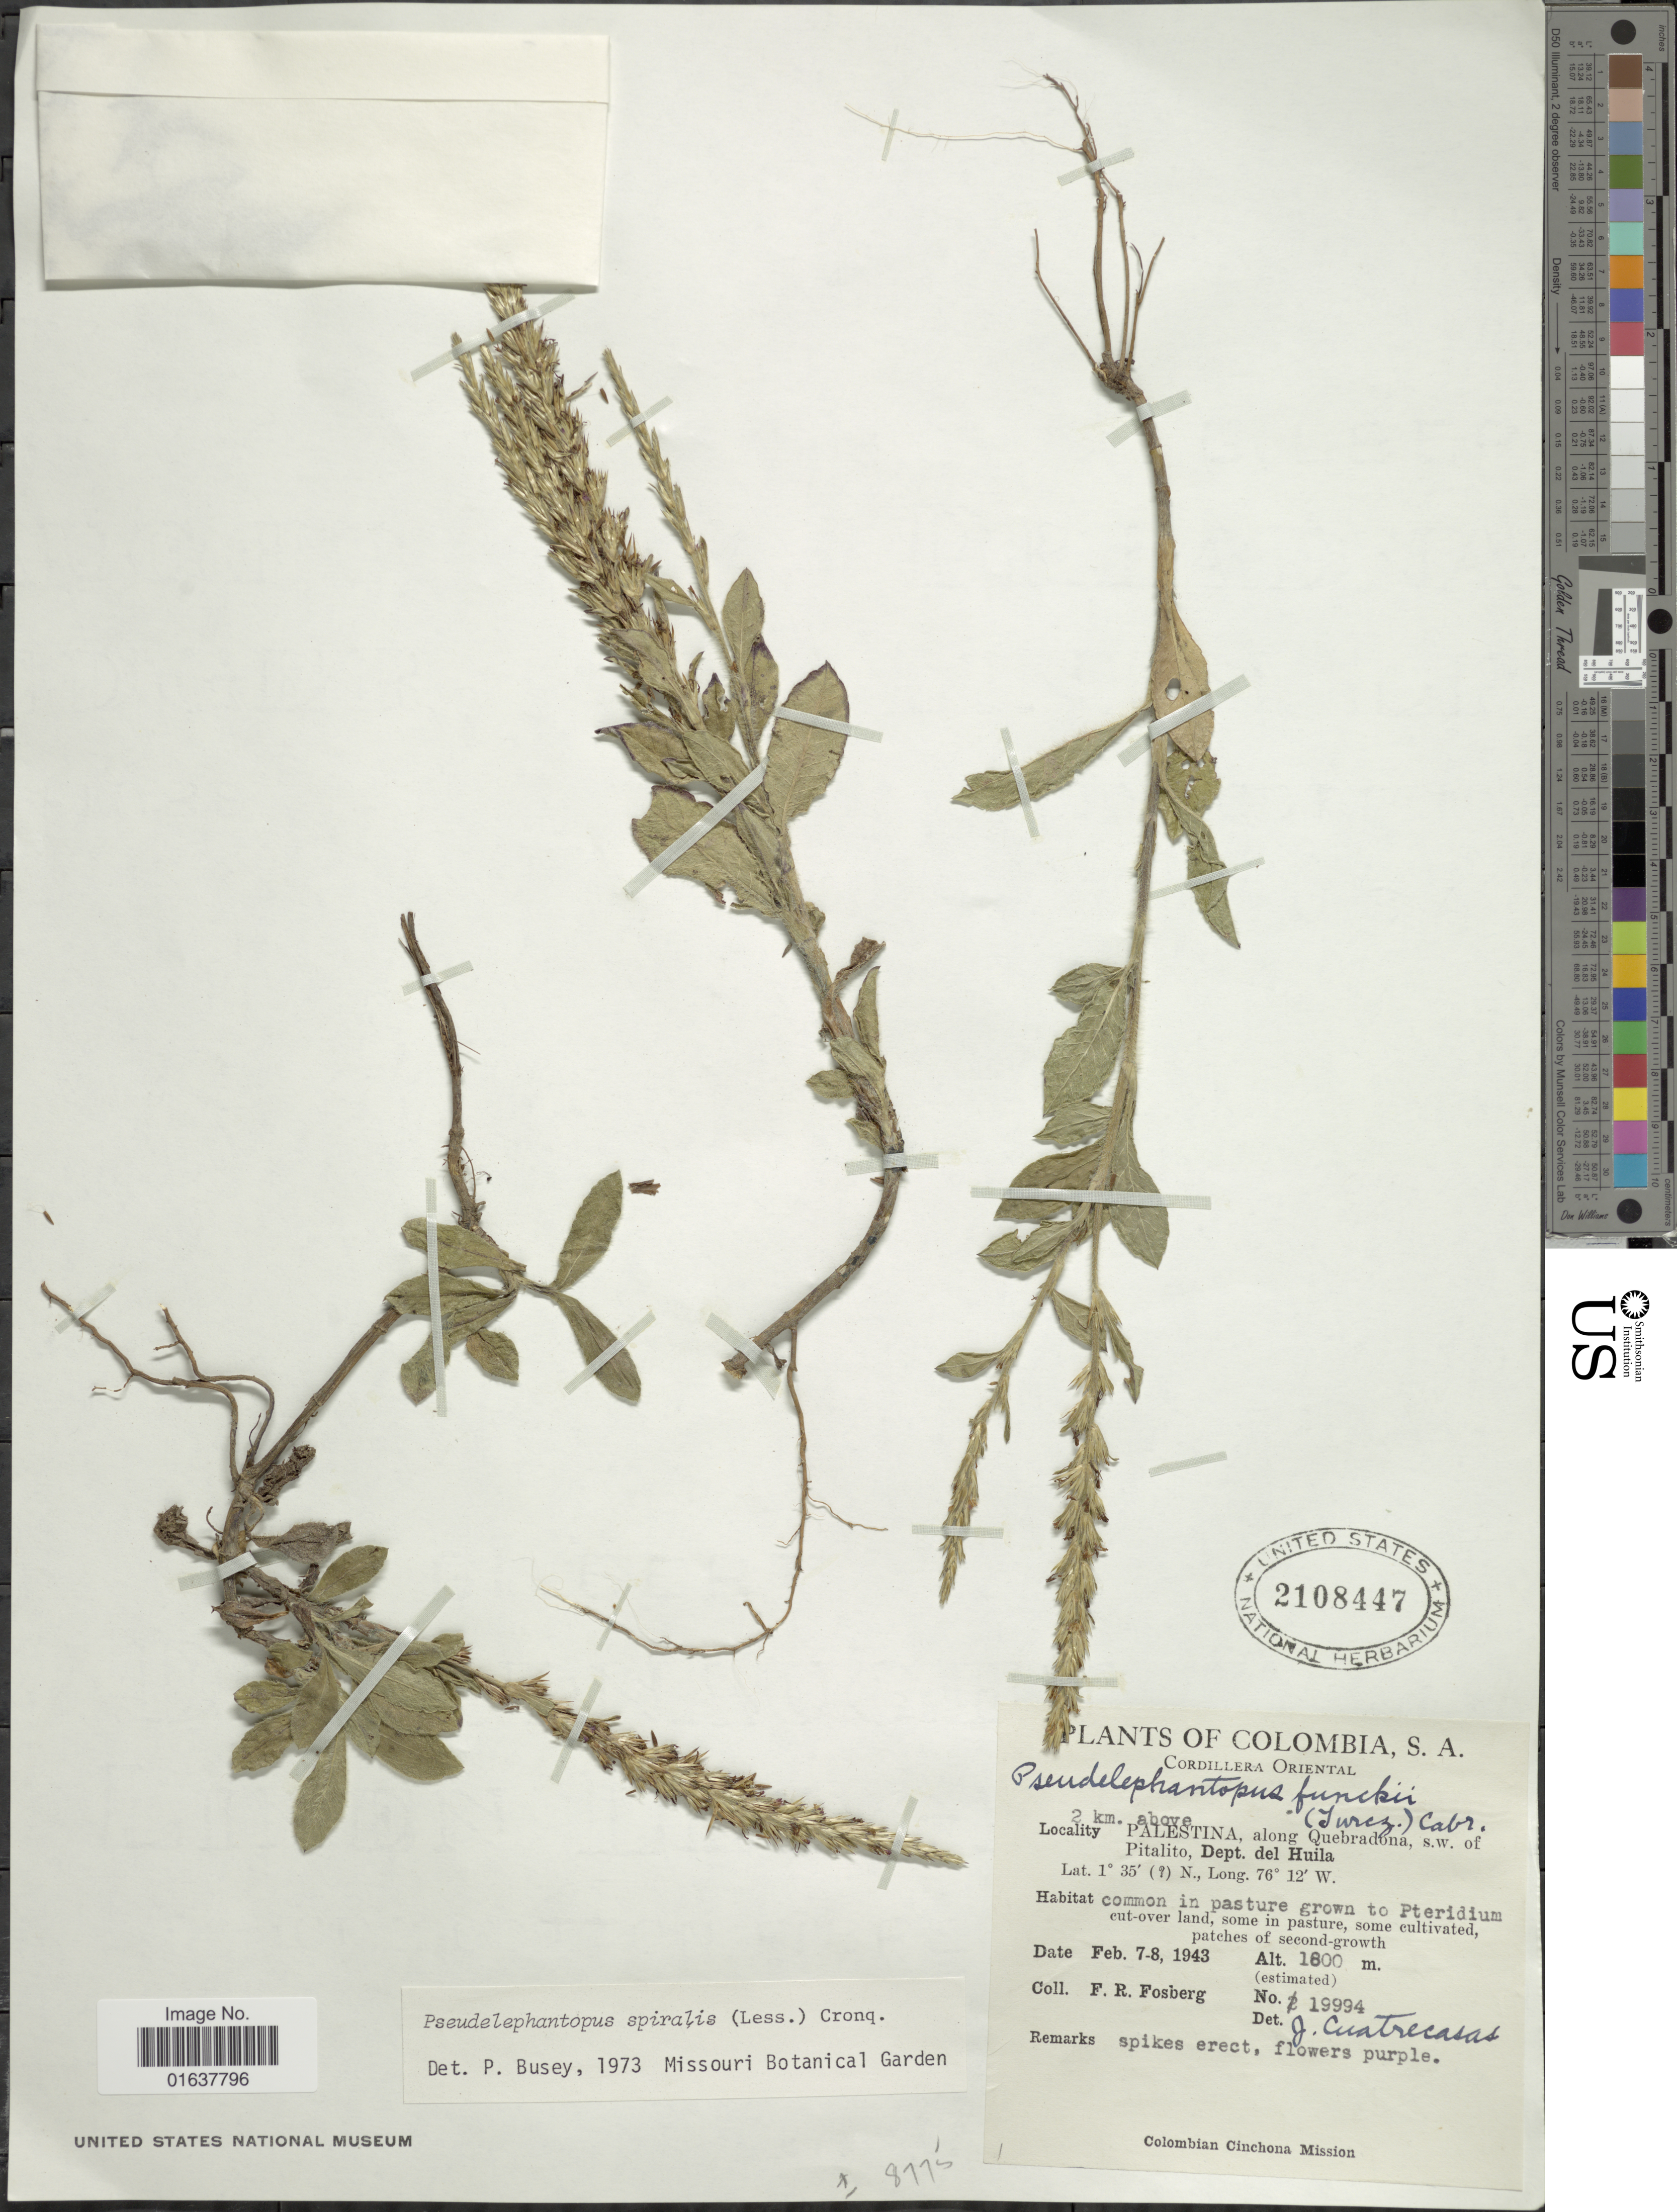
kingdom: Plantae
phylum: Tracheophyta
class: Magnoliopsida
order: Asterales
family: Asteraceae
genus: Pseudelephantopus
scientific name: Pseudelephantopus spiralis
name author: (Less.) Cronquist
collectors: F. R. Fosberg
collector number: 19994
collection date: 1943-02-07/1943-02-08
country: Colombia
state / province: Huila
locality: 2 km above Palestina, along Quebradona, s.w. of Pitalito. dept. del Huila. Cordillera Oriental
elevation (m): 1800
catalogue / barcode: US 2108447